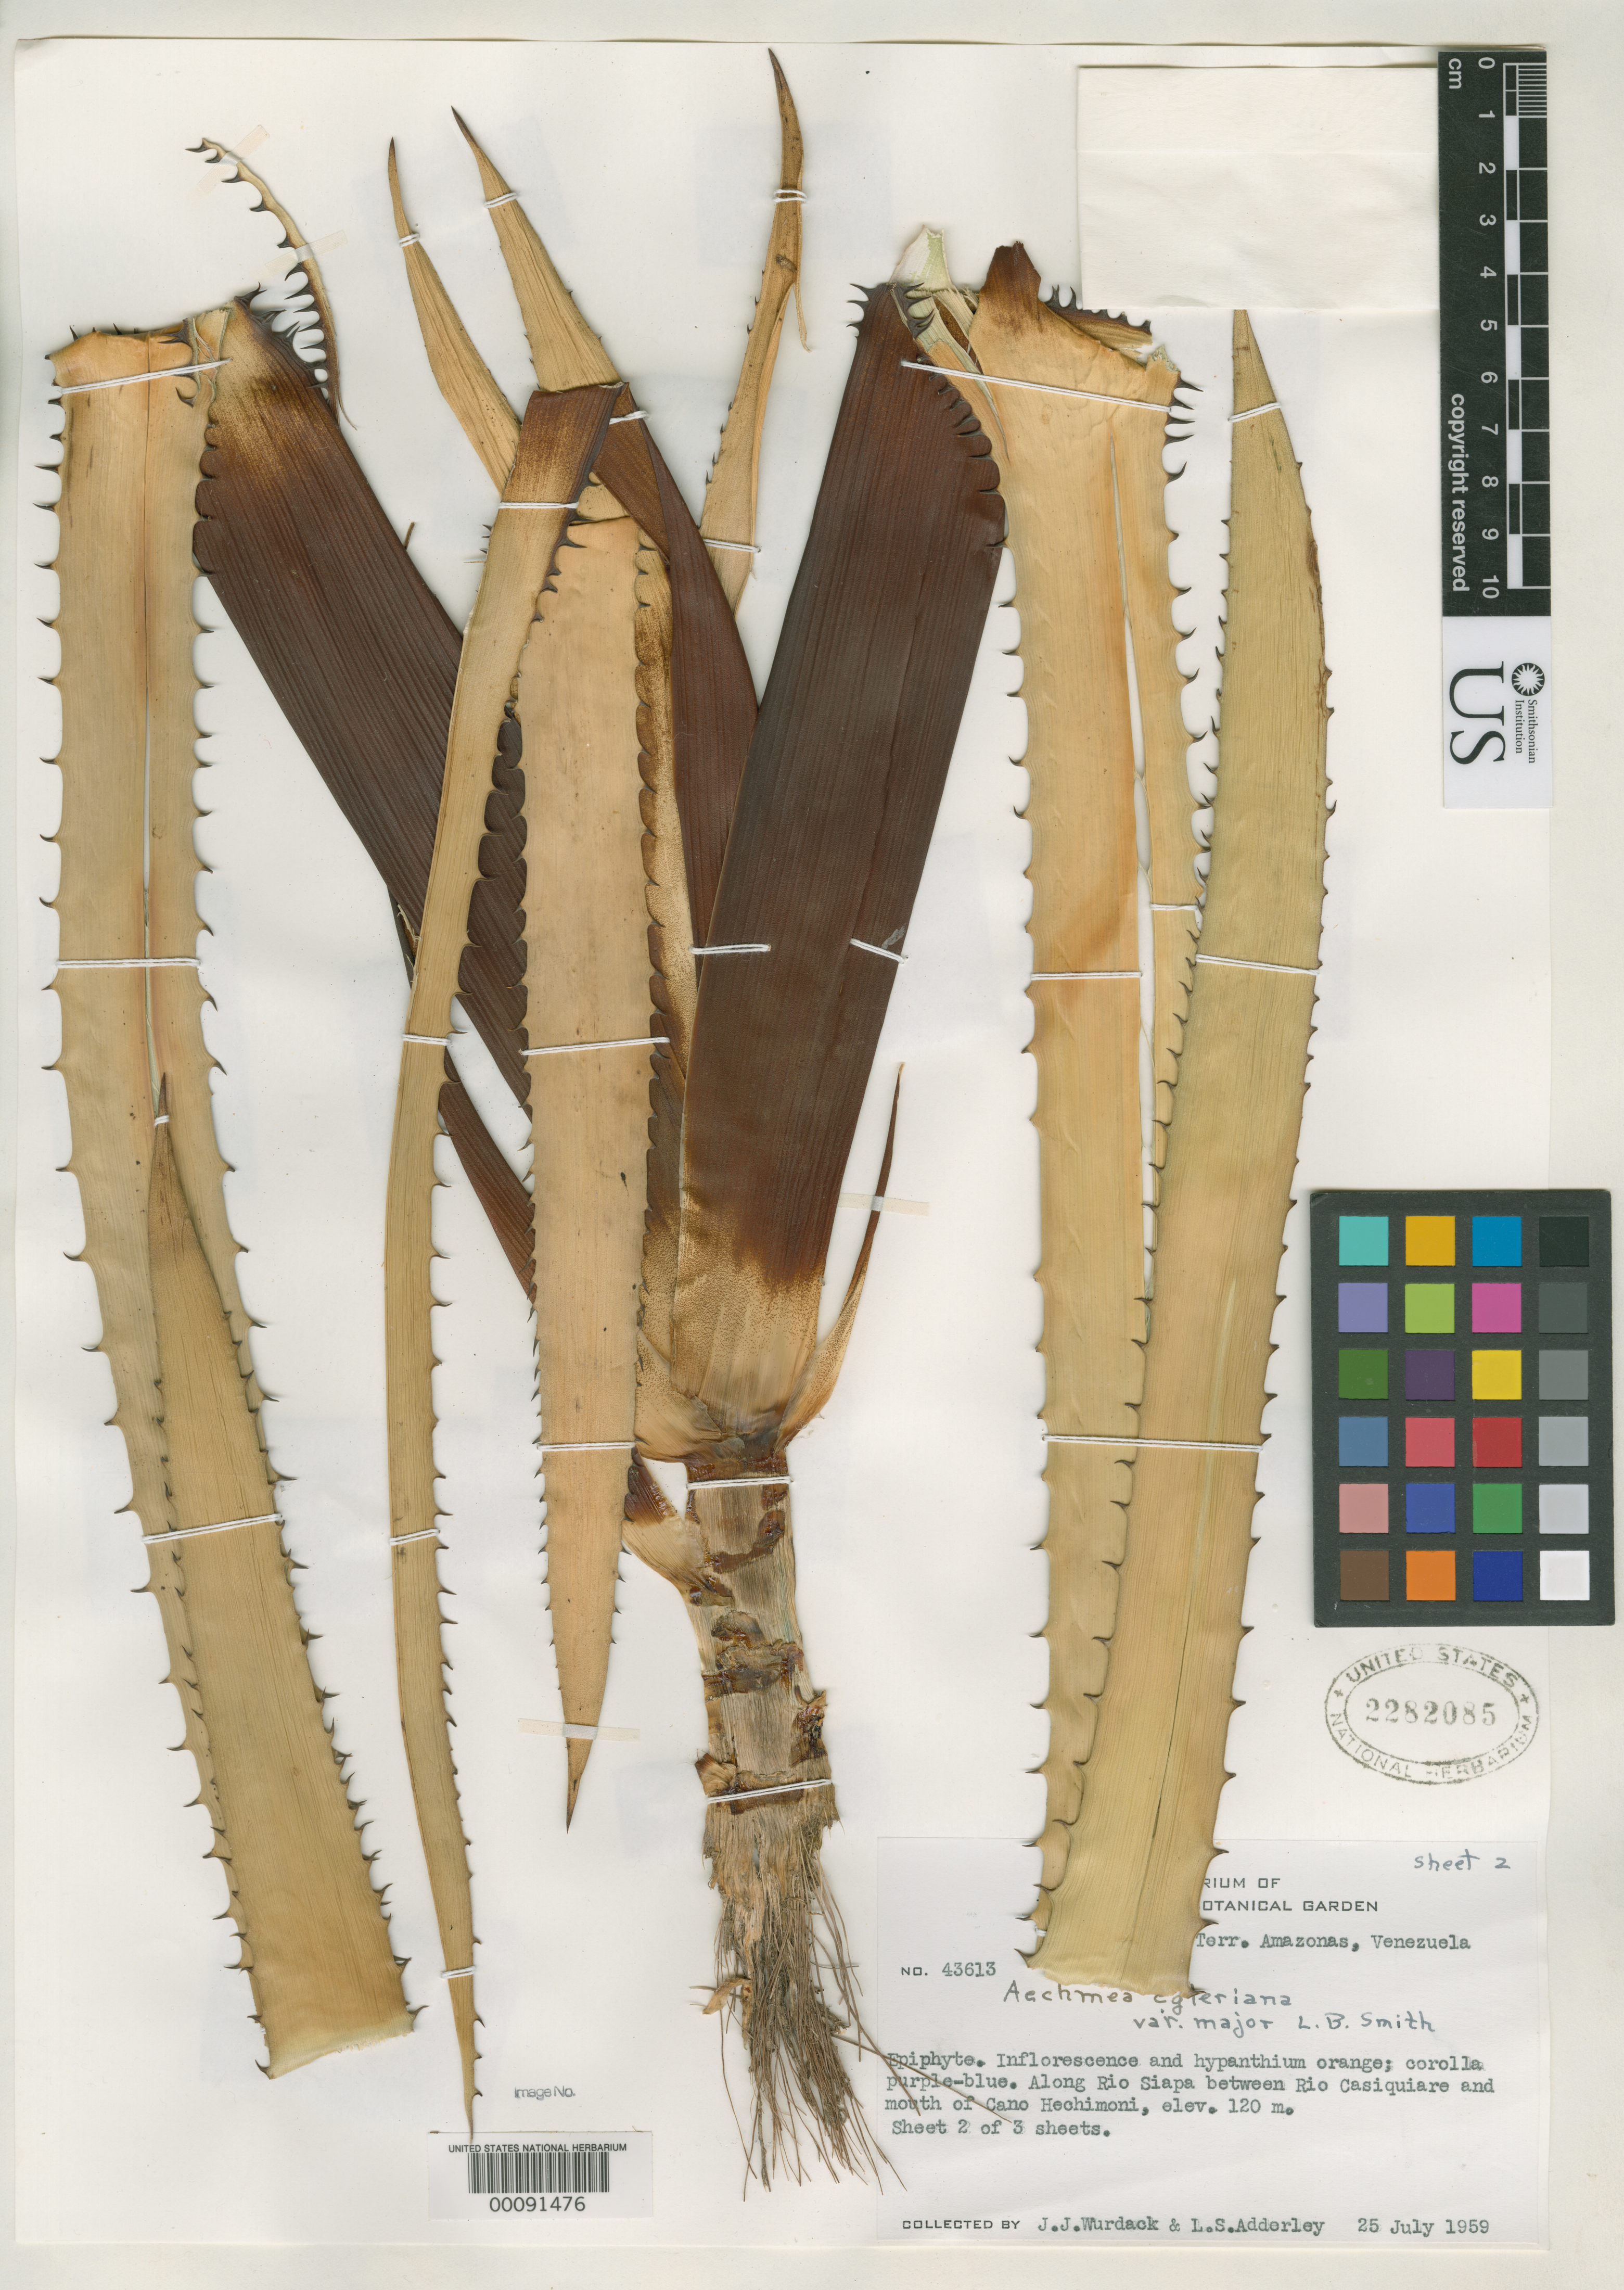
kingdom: Plantae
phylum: Tracheophyta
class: Liliopsida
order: Poales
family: Bromeliaceae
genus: Aechmea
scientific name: Aechmea egleriana var. major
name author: L.B. Sm.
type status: Holotype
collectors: J. J. Wurdack & L. S. Adderley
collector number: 43613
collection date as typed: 25 Jul 1959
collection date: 1959-07-25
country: Venezuela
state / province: Amazonas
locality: Along Rio Siapa between Rio Casiquiare & mouth of Cano Hechimoni.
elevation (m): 120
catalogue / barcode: US 2282085